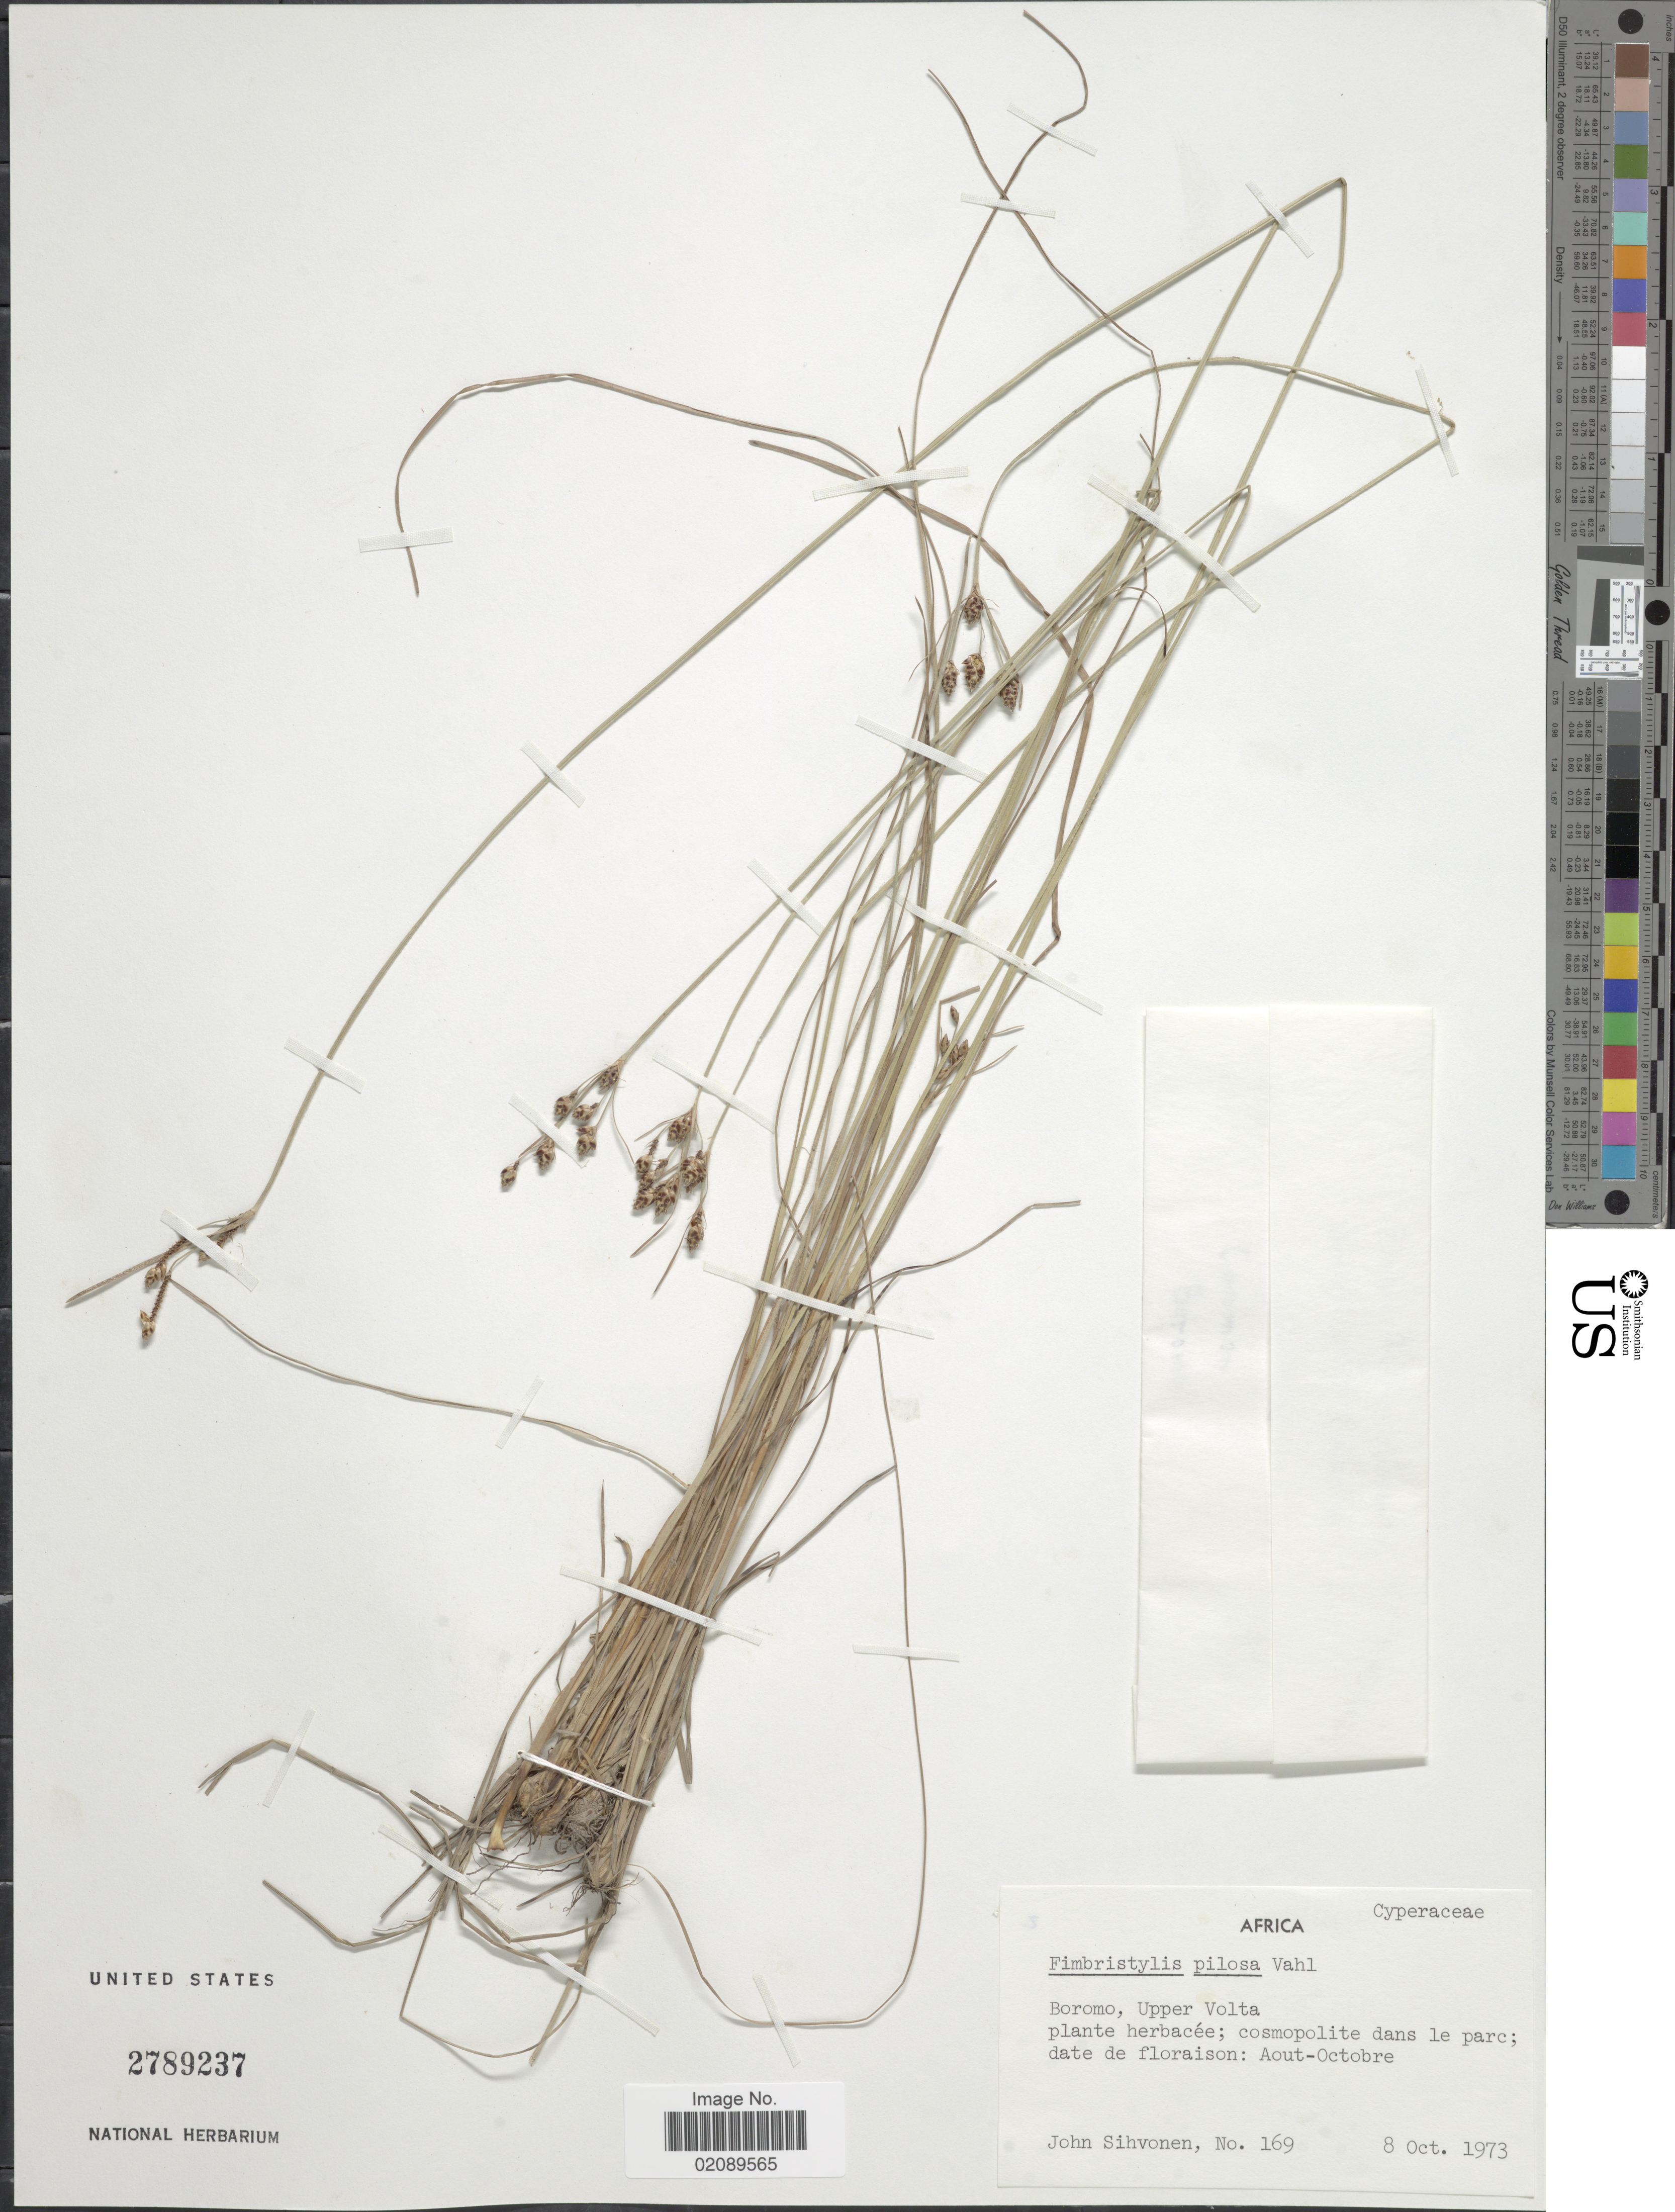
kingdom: Plantae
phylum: Tracheophyta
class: Liliopsida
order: Poales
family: Cyperaceae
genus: Fimbristylis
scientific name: Fimbristylis pilosa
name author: Vahl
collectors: J. Sihvonen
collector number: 169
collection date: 1973-10-08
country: Burkina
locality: Boromo, Upper Volta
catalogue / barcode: US 2789237